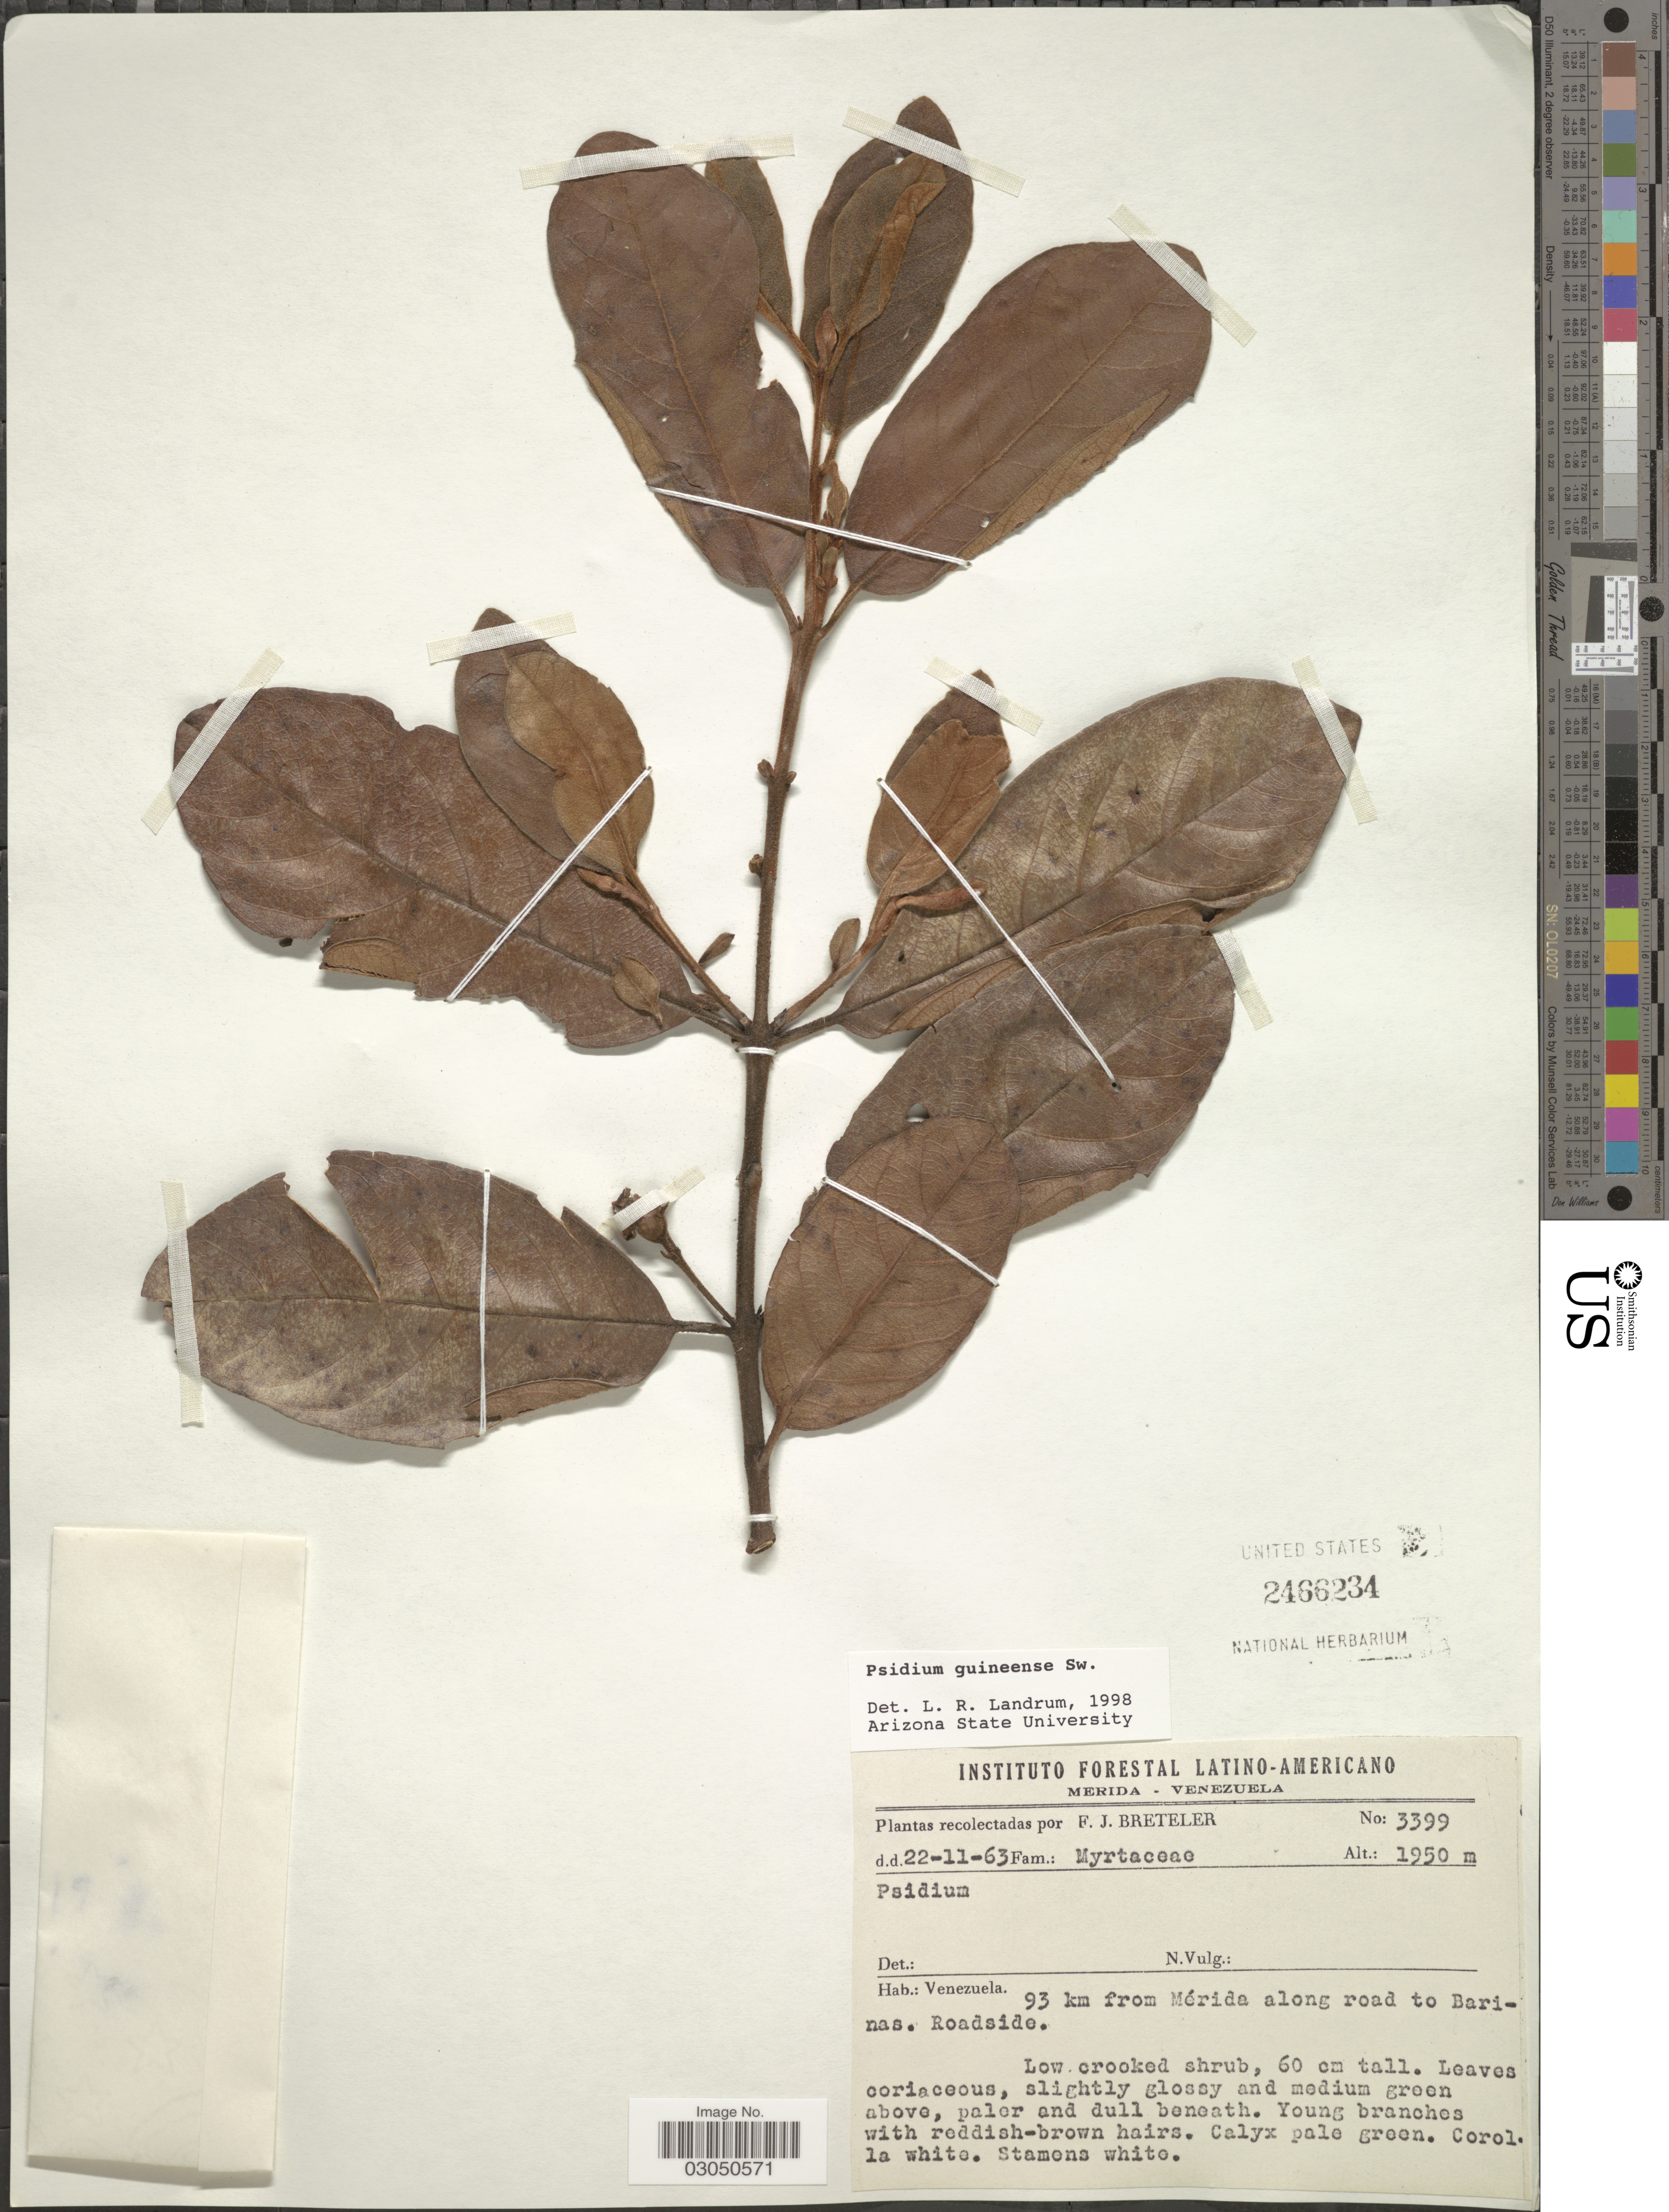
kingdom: Plantae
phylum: Tracheophyta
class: Magnoliopsida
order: Myrtales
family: Myrtaceae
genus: Psidium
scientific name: Psidium guineense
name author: Sw.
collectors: F. J. Breteler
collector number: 3399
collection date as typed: Transcribed d/m/y: 22/11/63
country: Venezuela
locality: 93 km from Mérida along road to Barinas.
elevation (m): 1950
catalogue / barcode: US 2466234